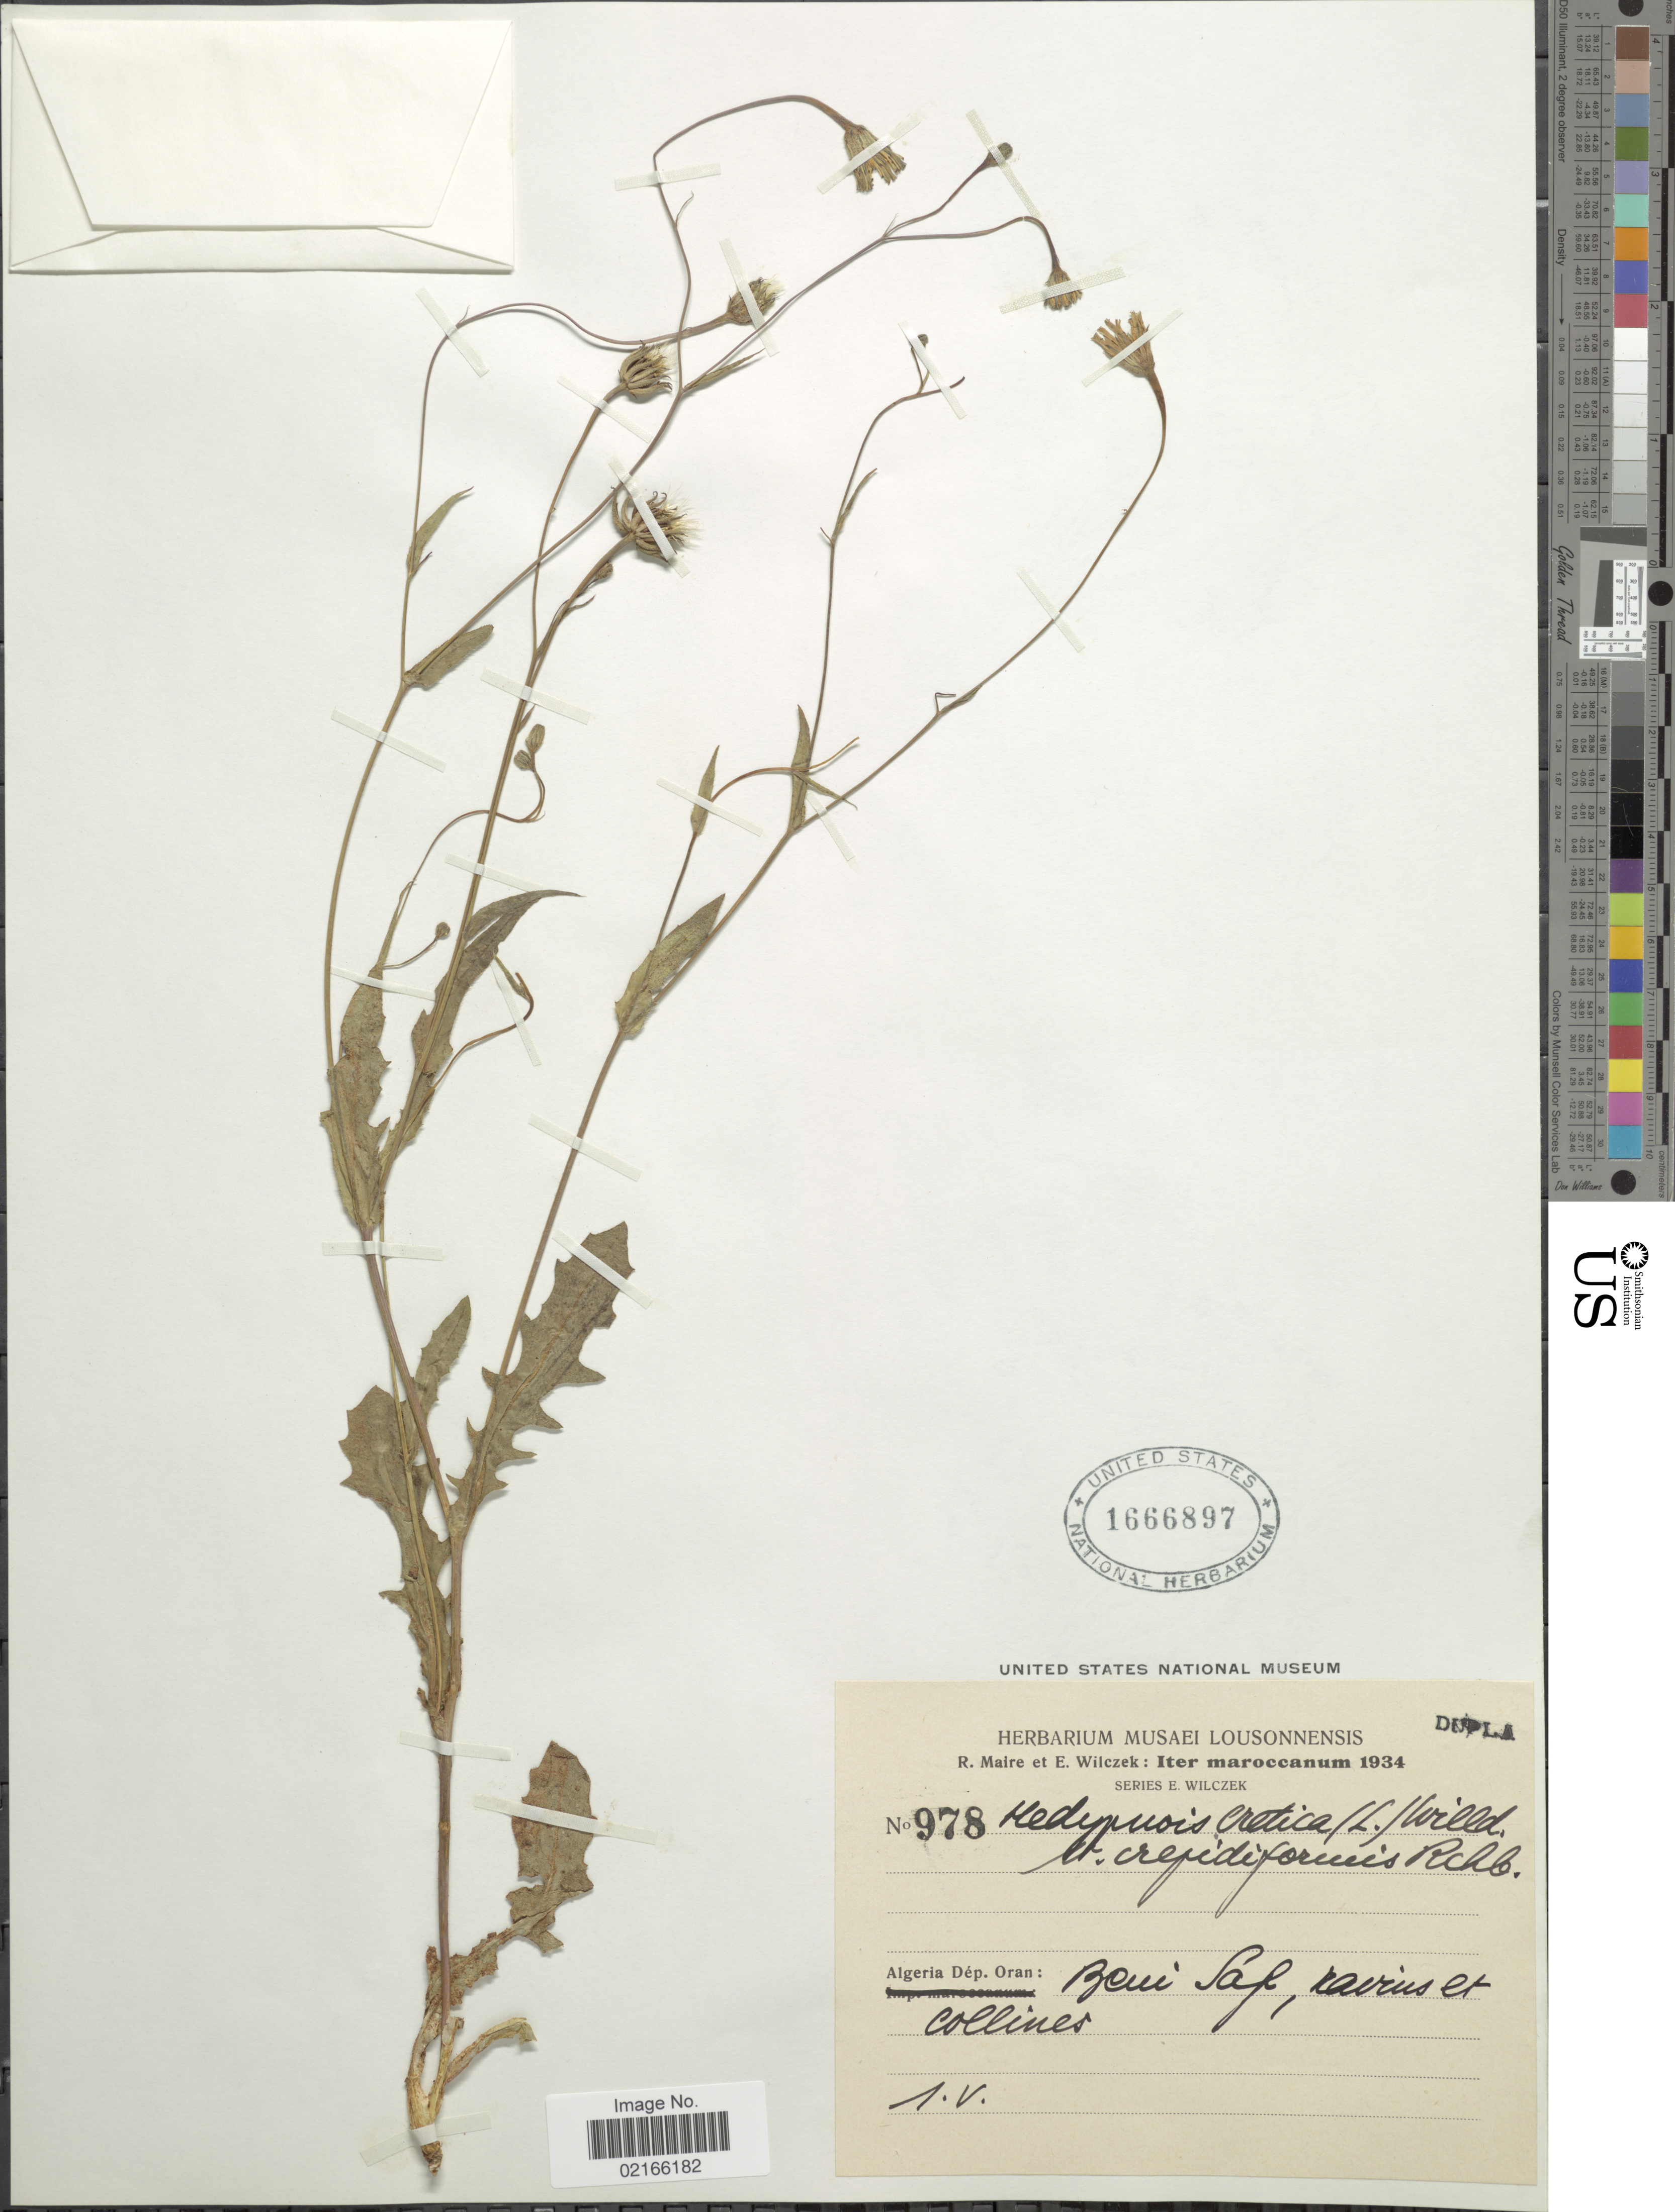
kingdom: Plantae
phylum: Tracheophyta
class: Magnoliopsida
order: Asterales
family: Asteraceae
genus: Hedypnois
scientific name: Hedypnois rhagadioloides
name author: (L.) F.W. Schmidt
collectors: R. C. Maire & E. Wilczek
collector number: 978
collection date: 1934-05-01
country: Algeria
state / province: Oran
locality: Beni Saf, ravins et collines.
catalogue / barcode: US 1666897